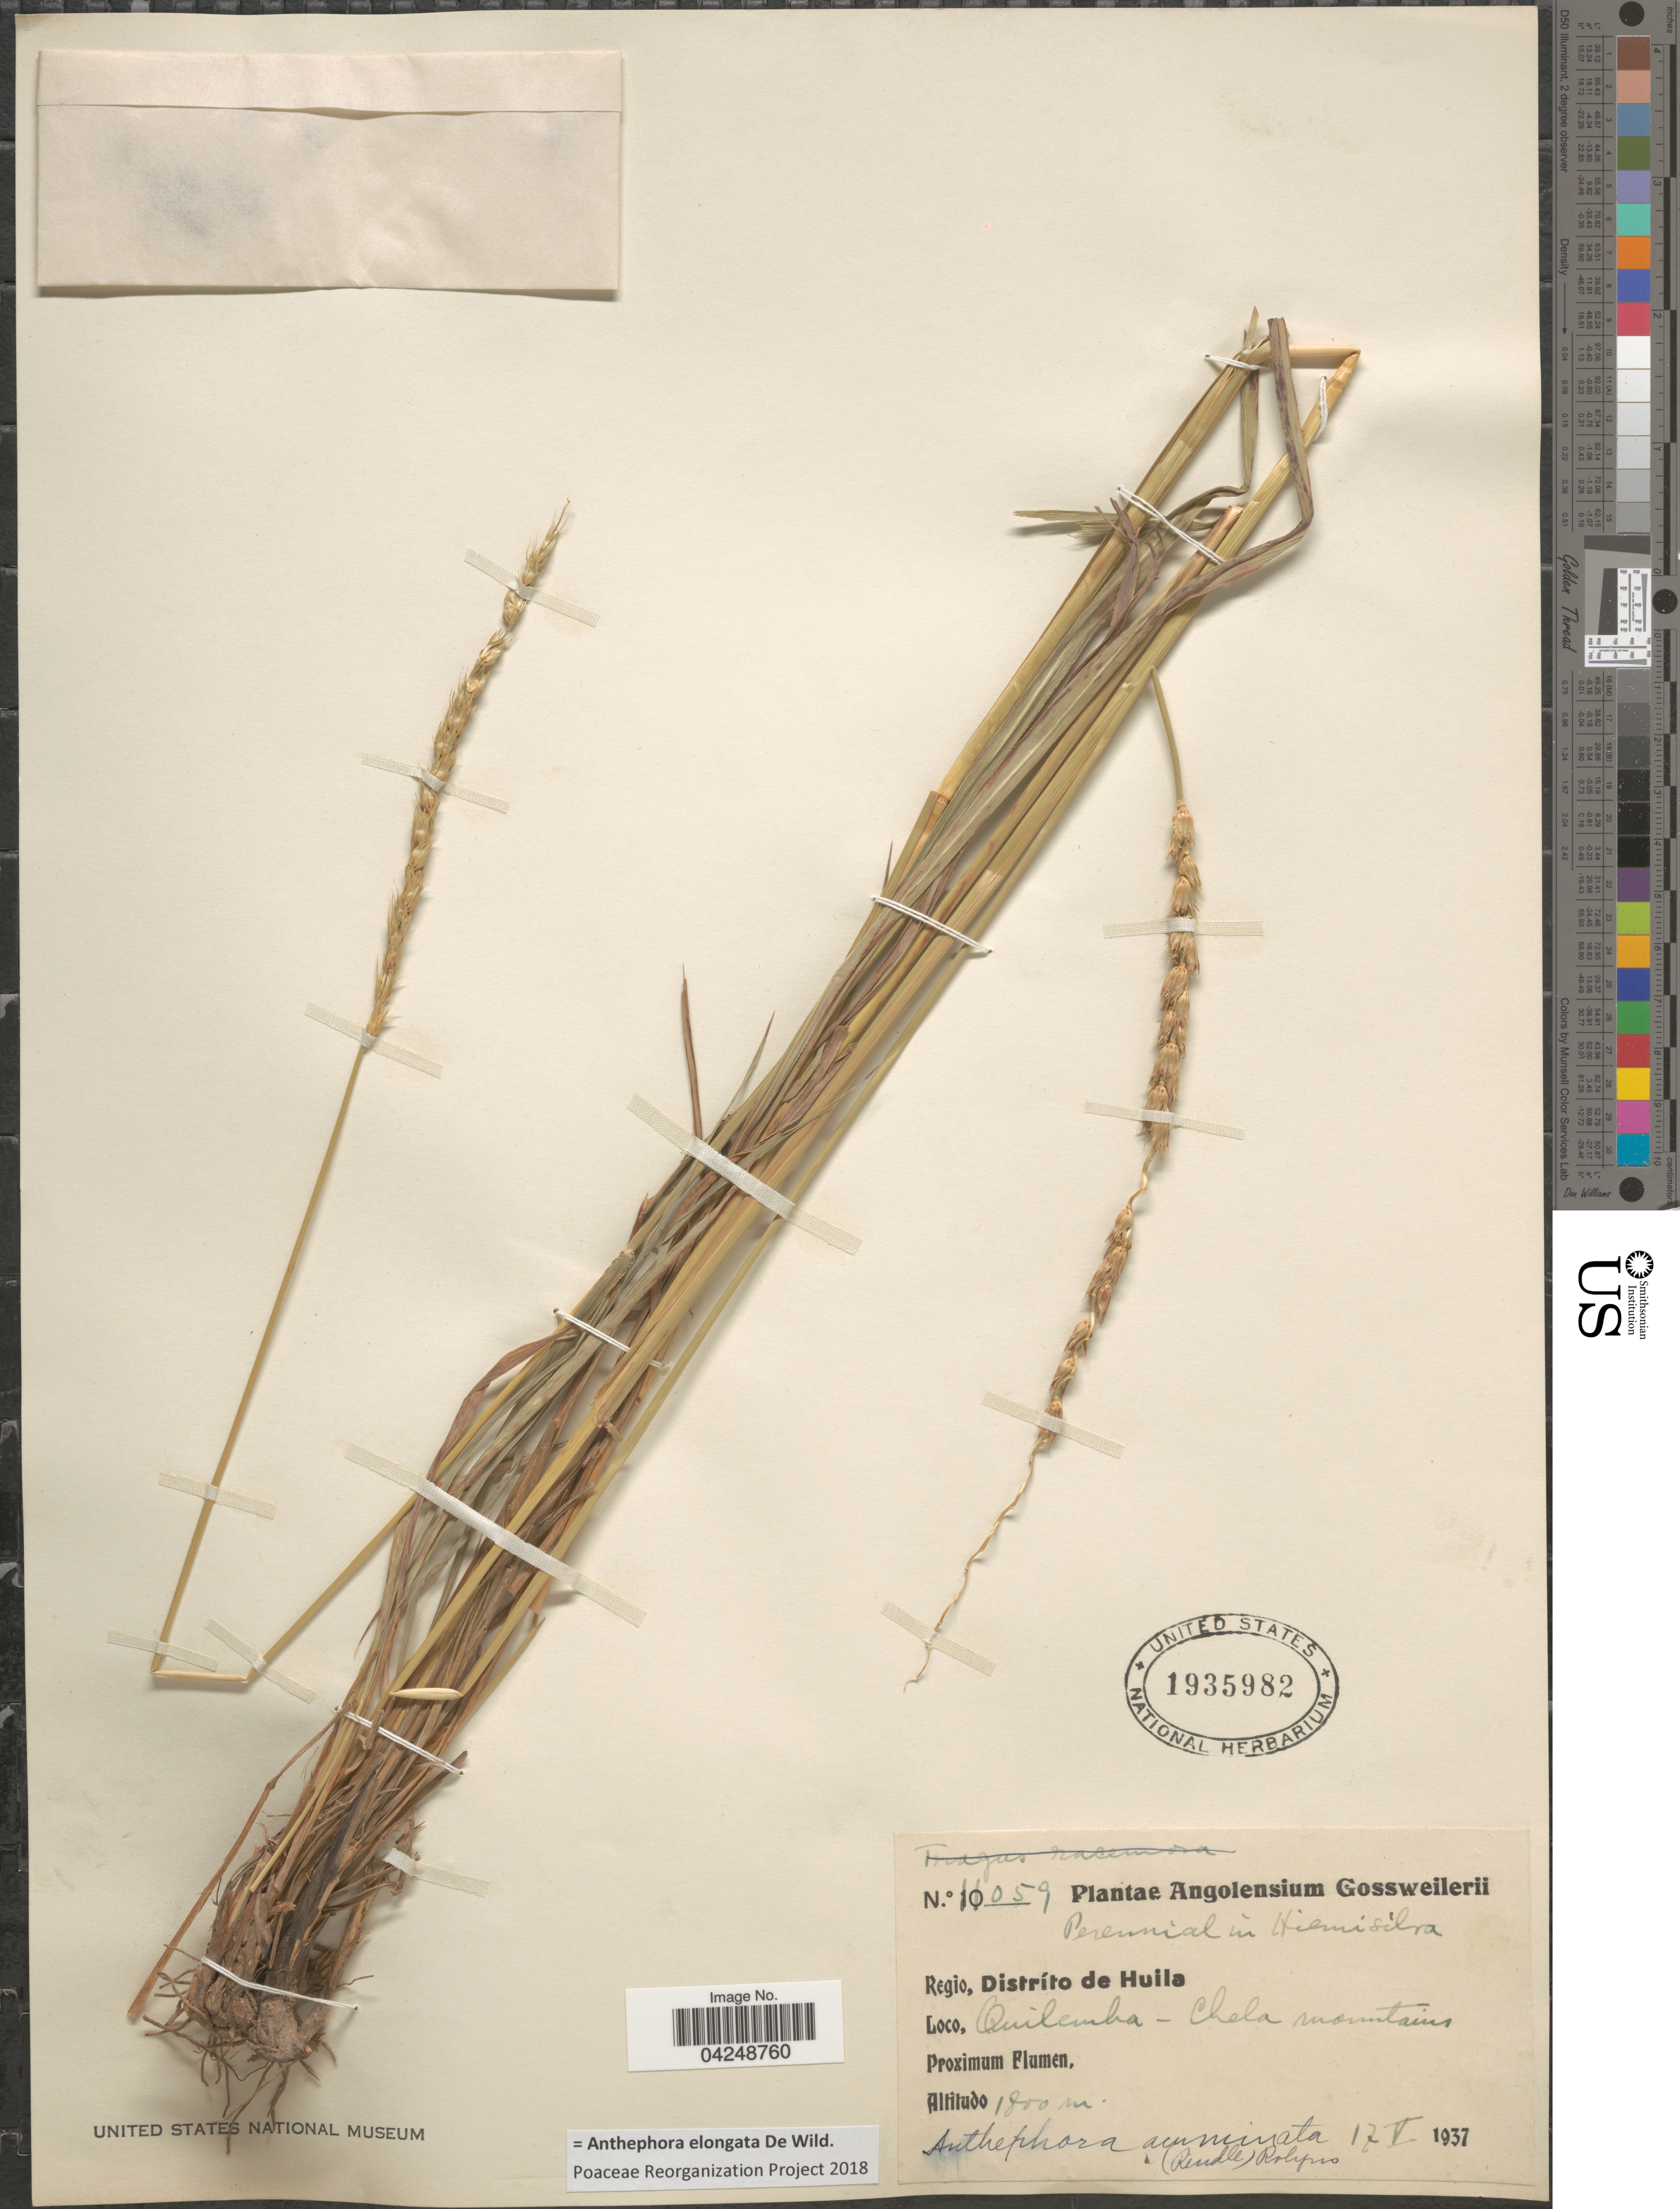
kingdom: Plantae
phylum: Tracheophyta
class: Liliopsida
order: Poales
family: Poaceae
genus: Anthephora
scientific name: Anthephora elongata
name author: De Wild.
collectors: -. Gossweiler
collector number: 11059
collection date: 1937-05-17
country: Angola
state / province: Huila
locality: Regio, Distríto de Huila. Quilemba - Chela mountains.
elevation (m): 1800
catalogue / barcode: US 1935982